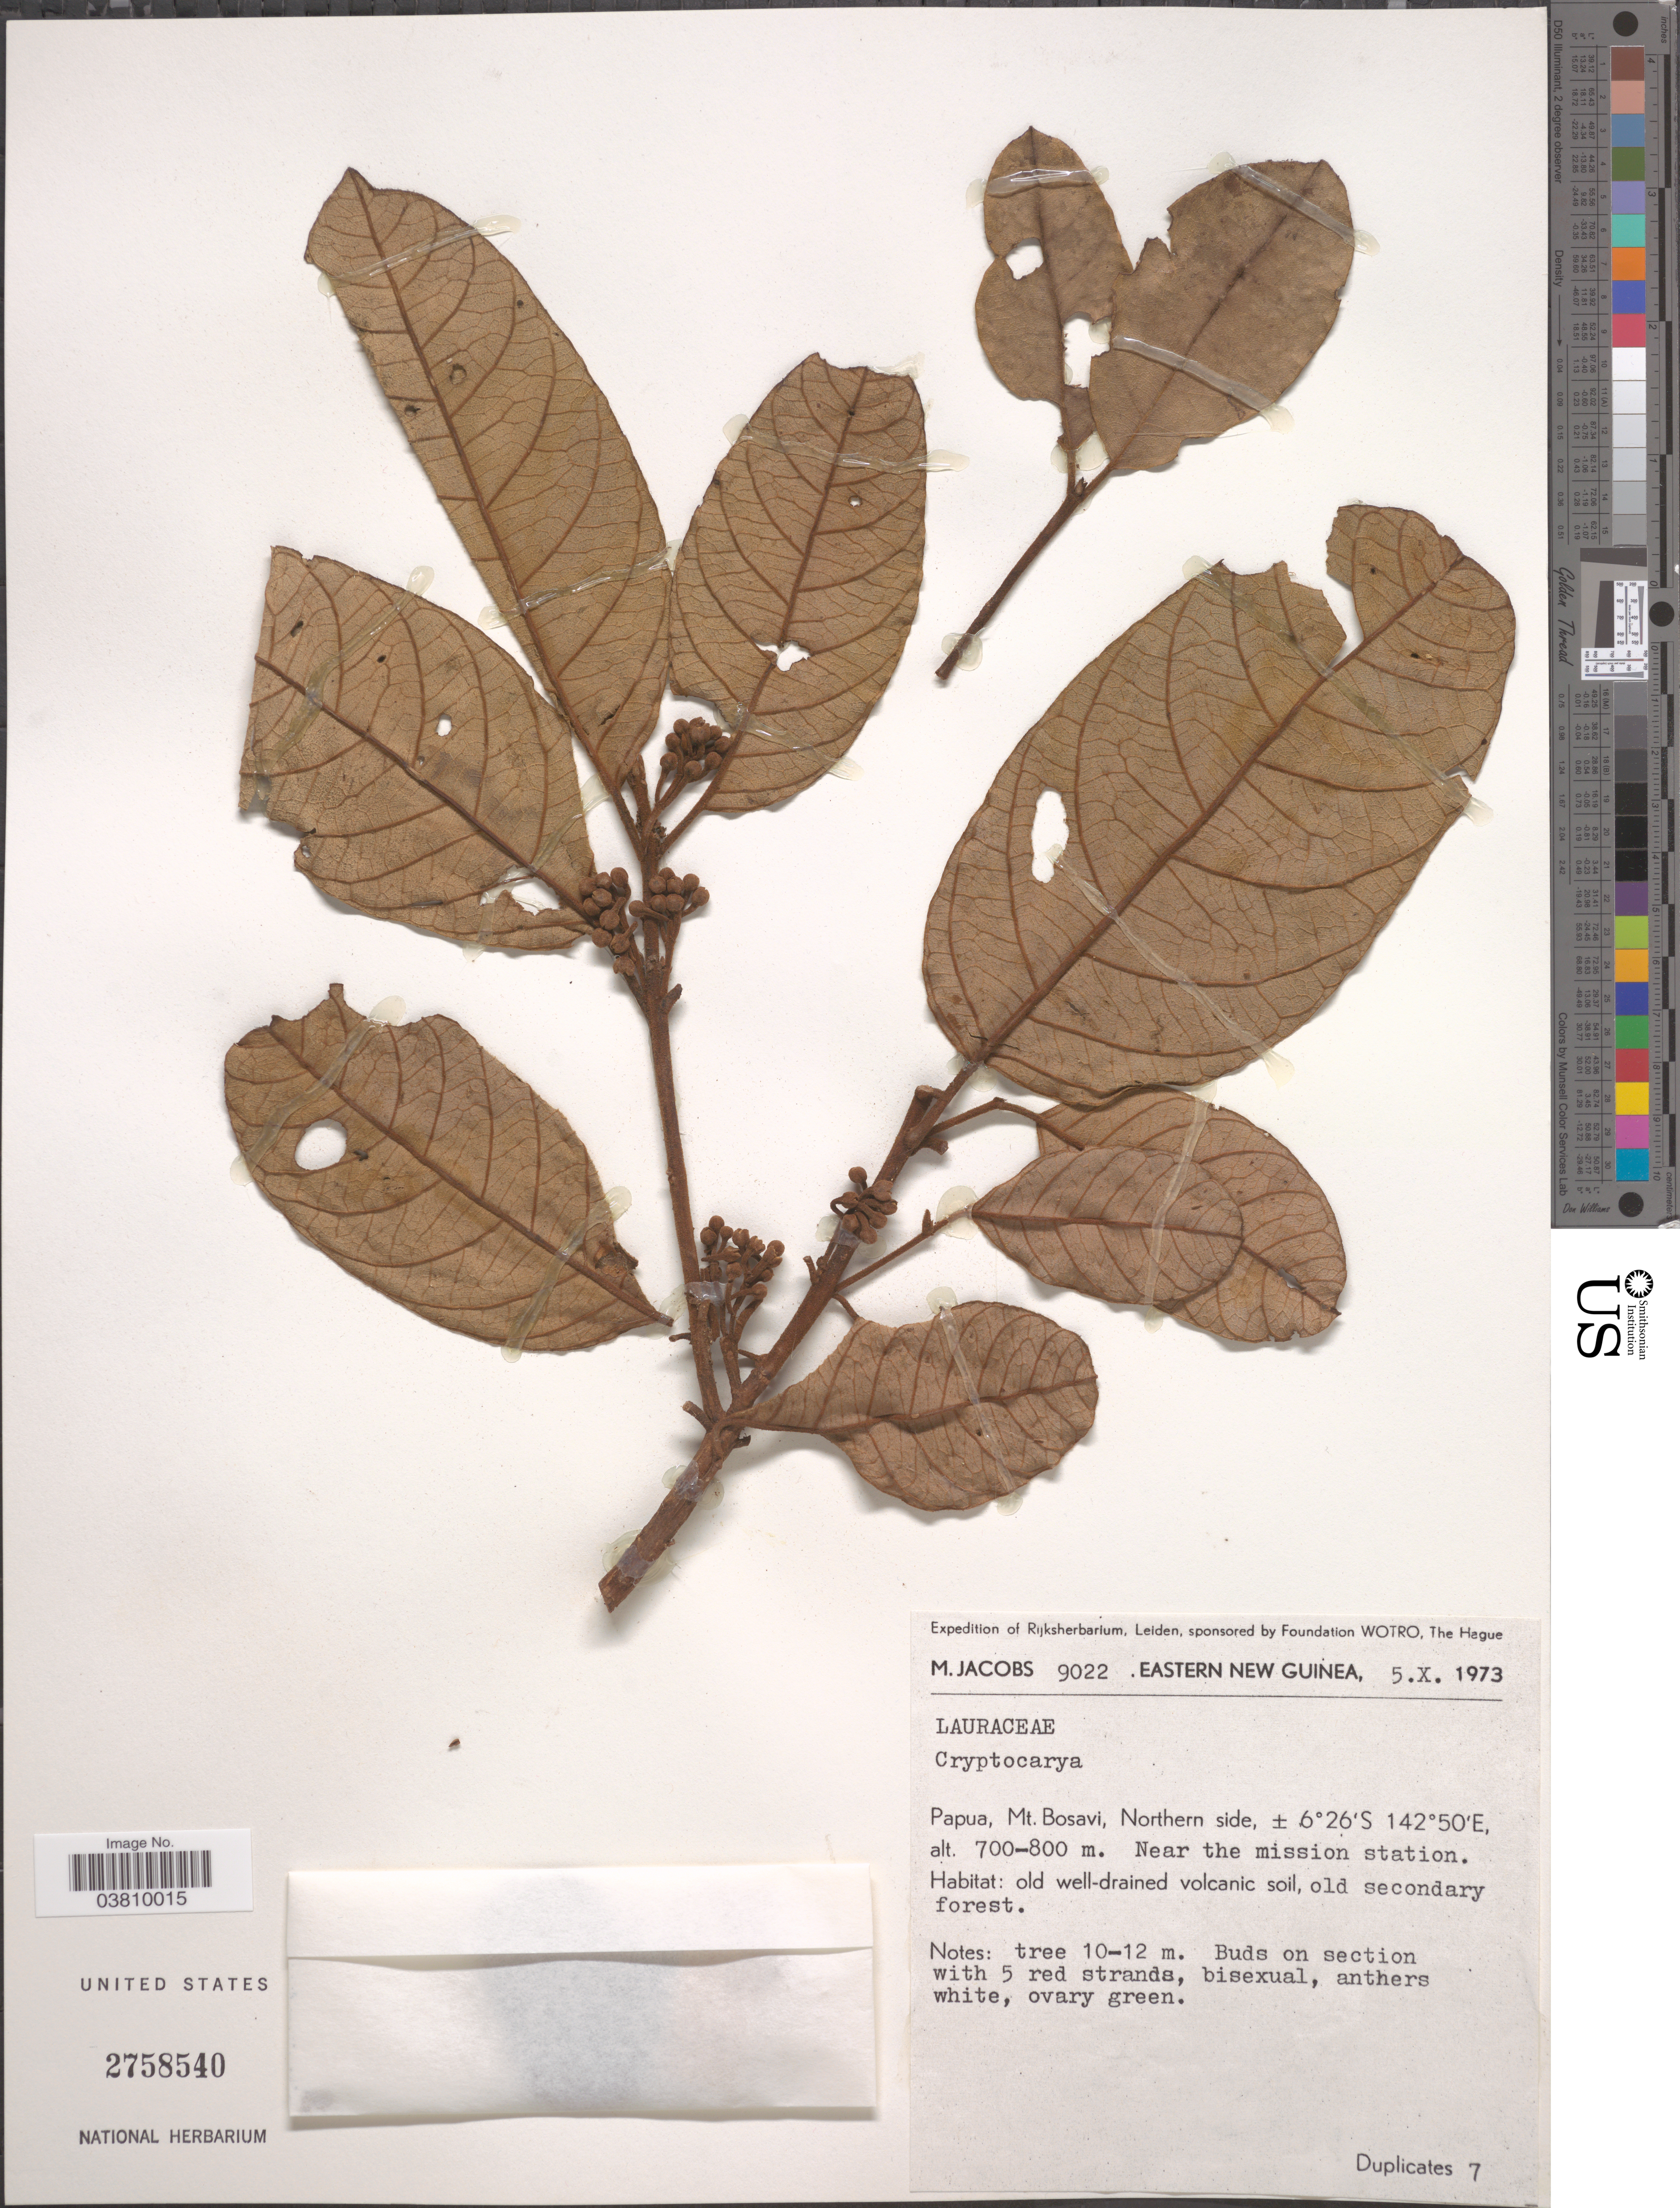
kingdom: Plantae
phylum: Tracheophyta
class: Magnoliopsida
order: Laurales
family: Lauraceae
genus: Cryptocarya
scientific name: Cryptocarya sp.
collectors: M. Jacobs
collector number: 9022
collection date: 1973-10-05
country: Papua New Guinea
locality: Eastern New Guinea. Papua, Mt. Bosavi, Northern side.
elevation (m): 700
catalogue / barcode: US 2758540